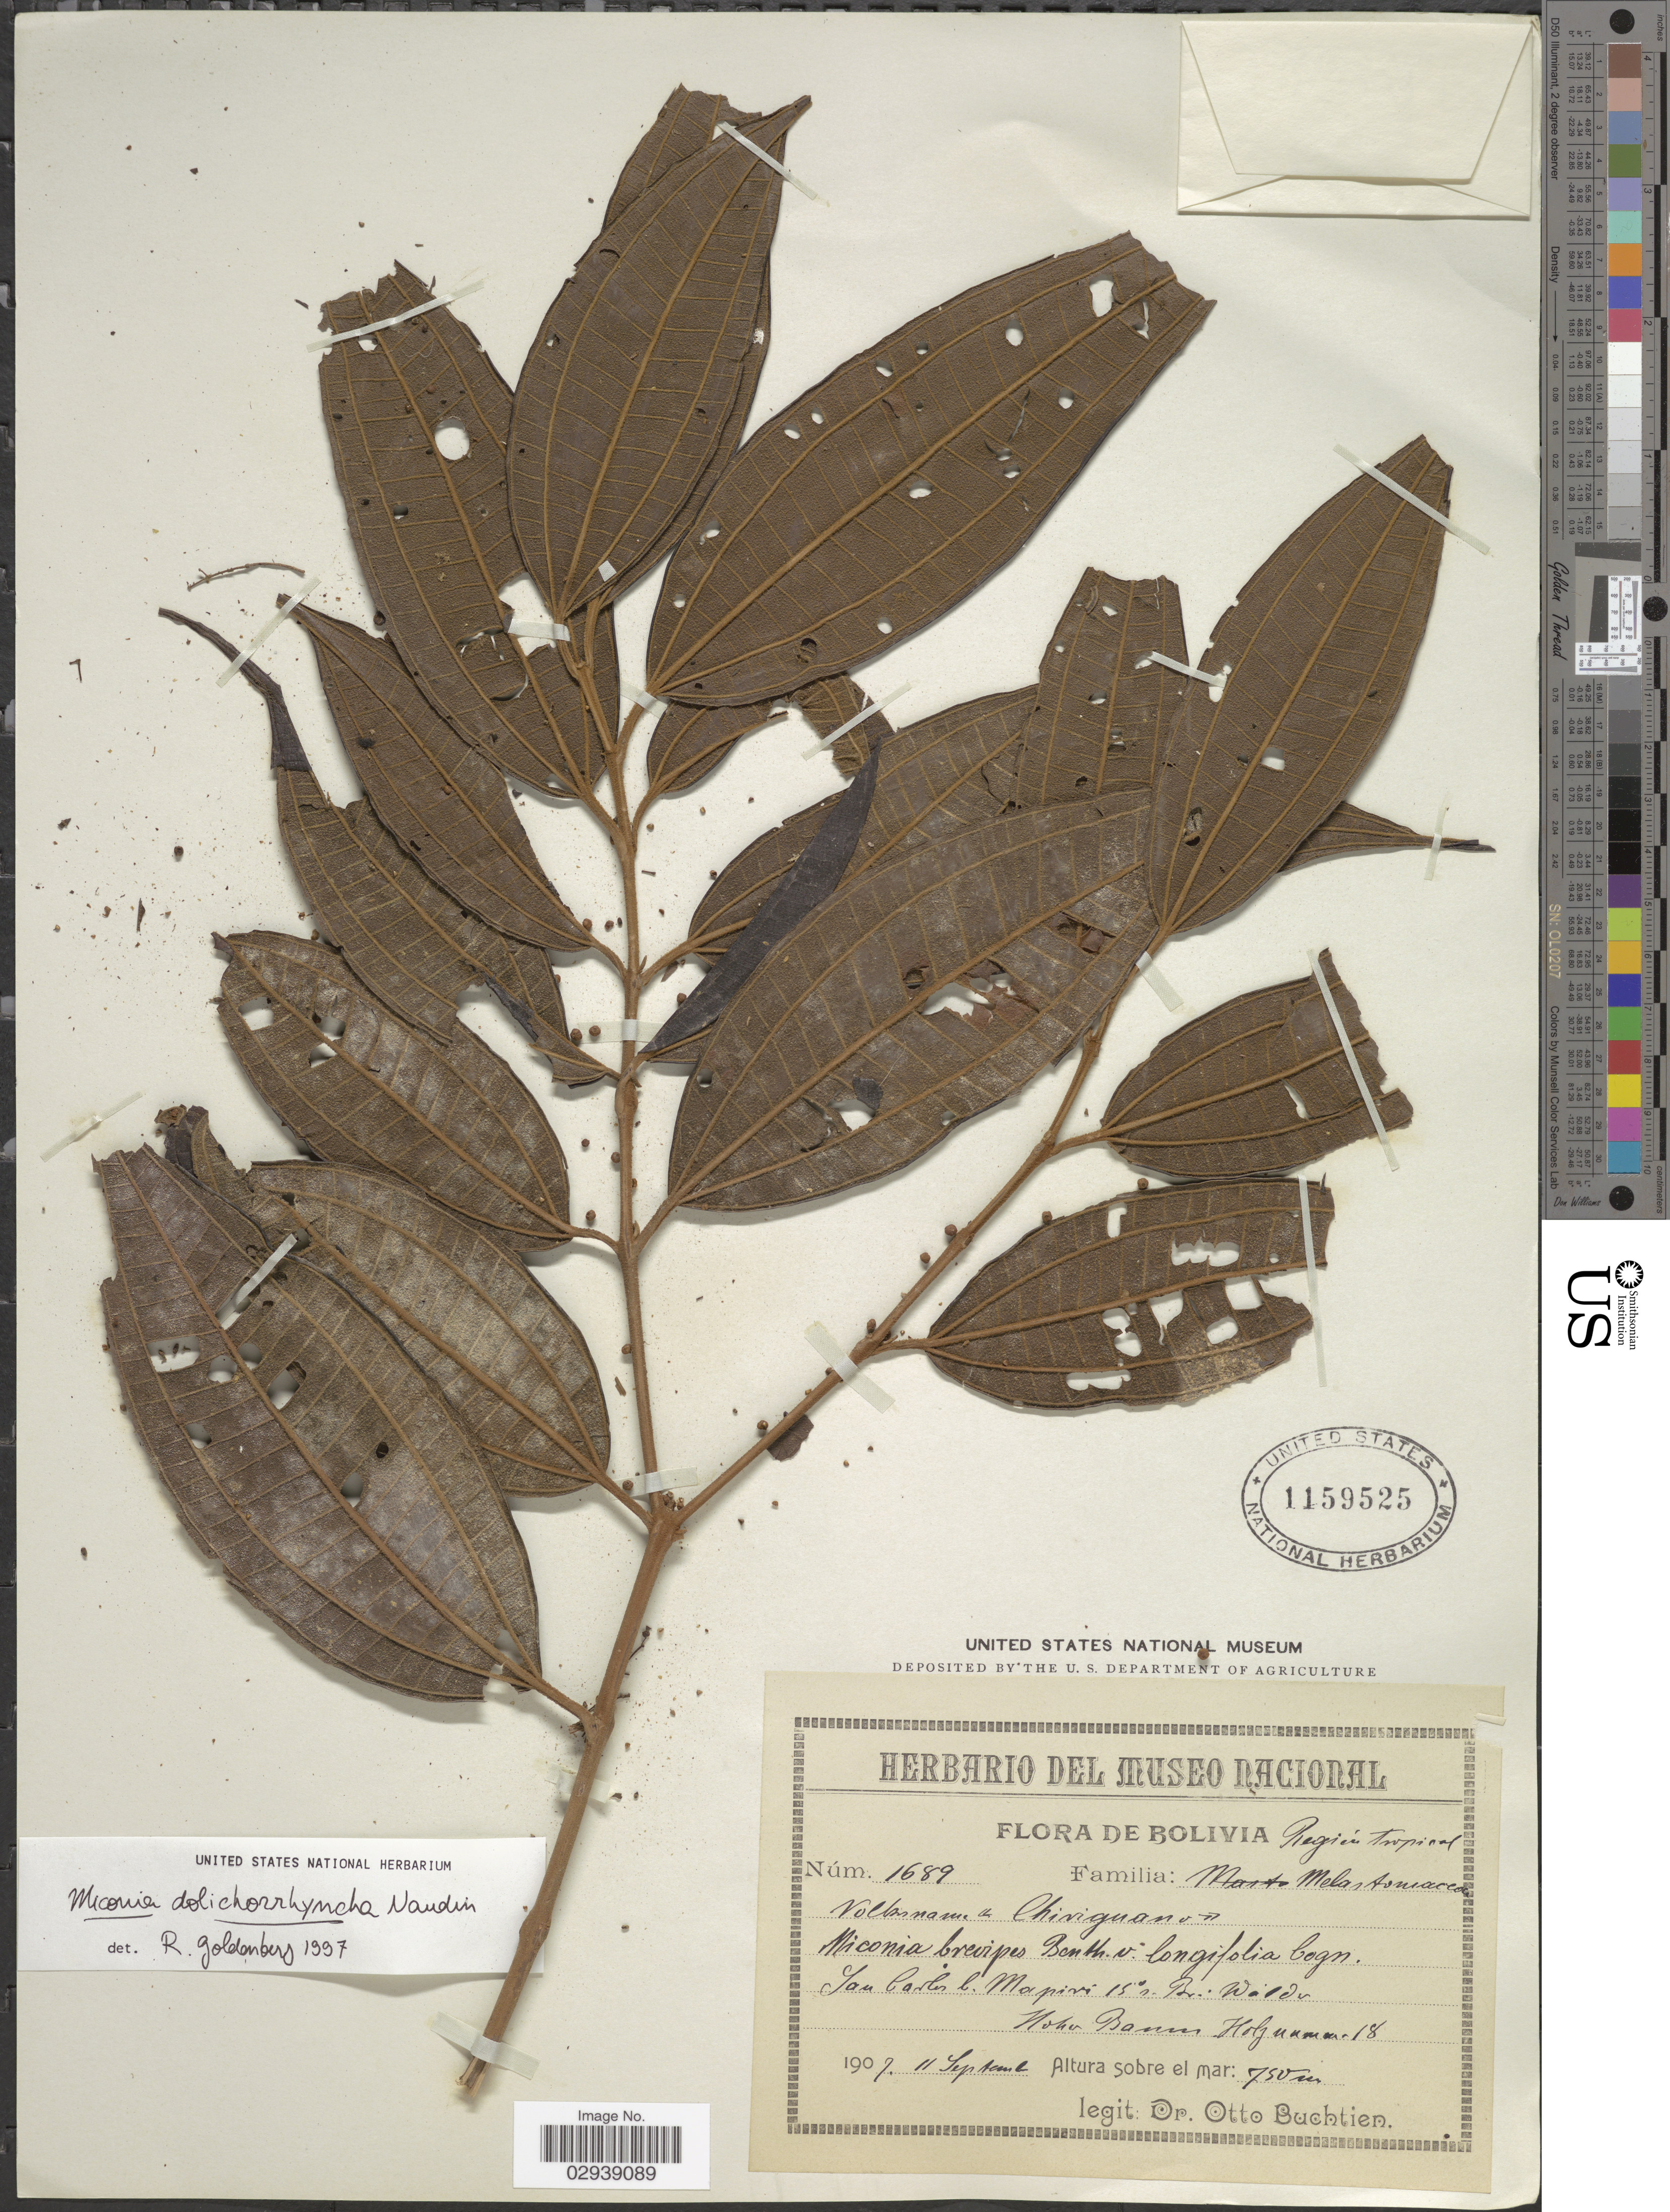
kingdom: Plantae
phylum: Tracheophyta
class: Magnoliopsida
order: Myrtales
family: Melastomataceae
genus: Miconia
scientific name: Miconia dolichorrhyncha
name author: Naudin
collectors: O. Buchtien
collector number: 1689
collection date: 1907-09-11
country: Bolivia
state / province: La Paz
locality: Región tropical. San carlos b. Mapiri.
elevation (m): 750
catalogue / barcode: US 1159525